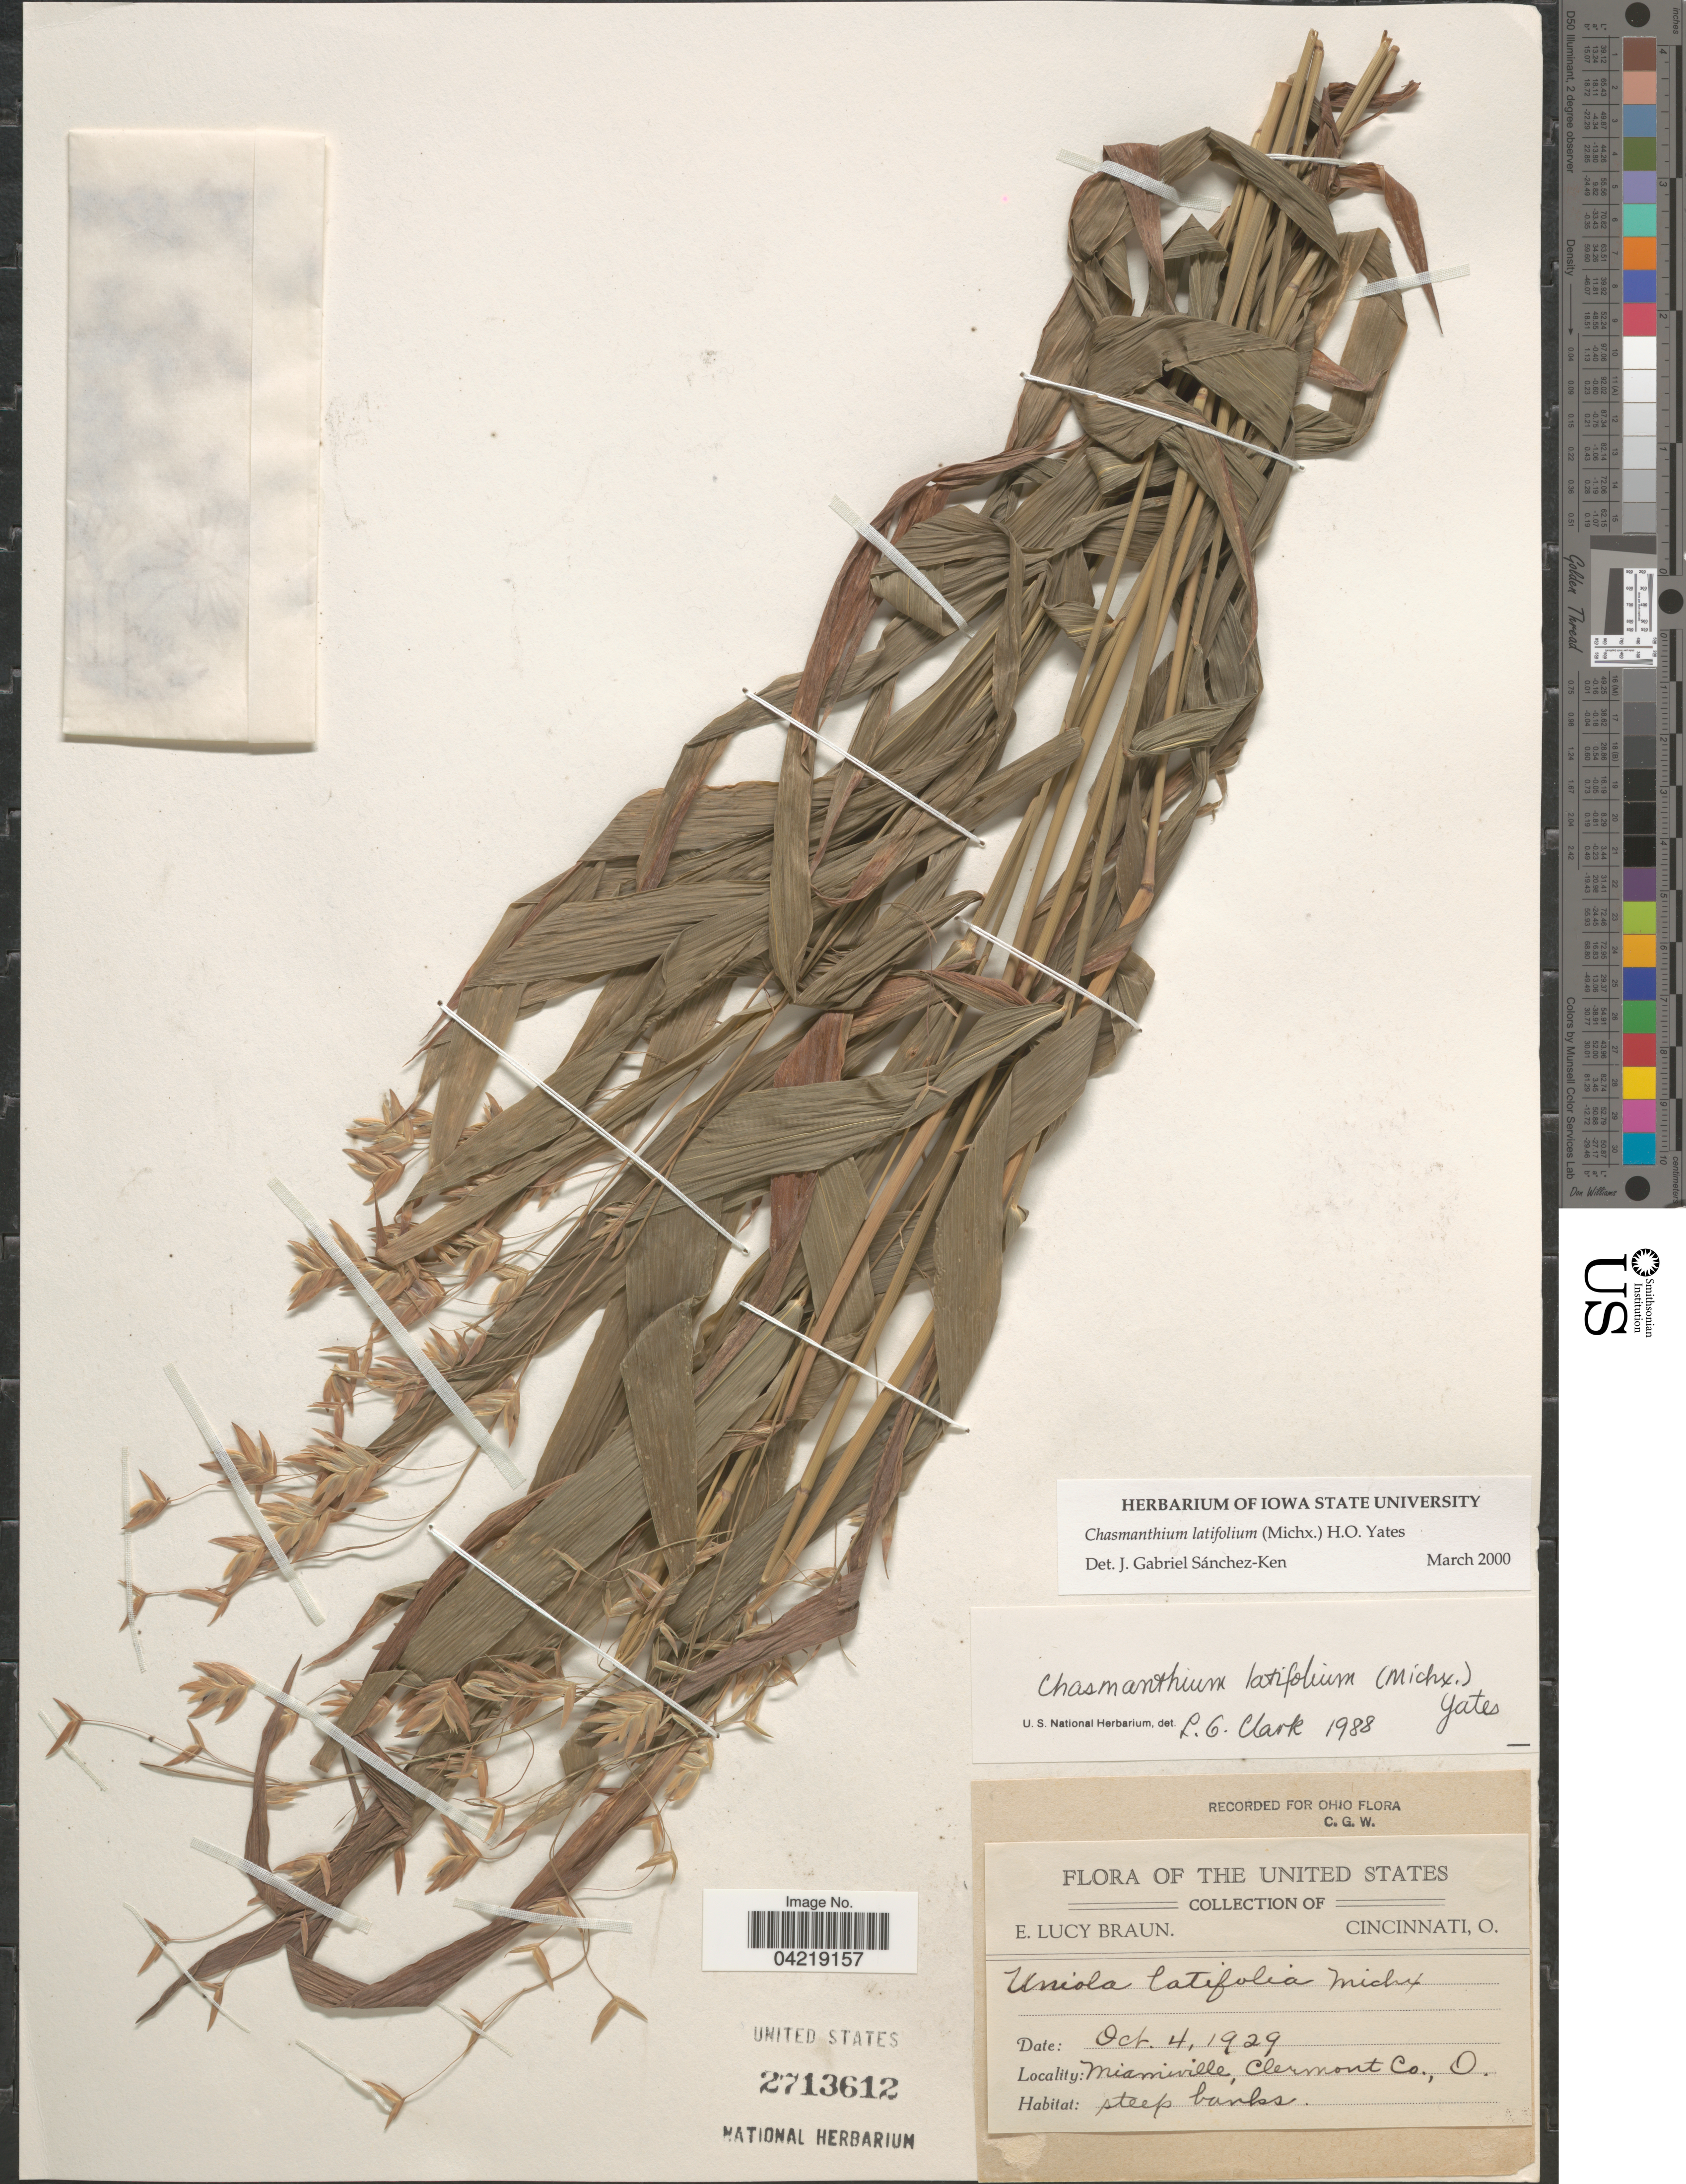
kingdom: Plantae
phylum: Tracheophyta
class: Liliopsida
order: Poales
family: Poaceae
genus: Chasmanthium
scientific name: Chasmanthium latifolium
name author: (Michx.) H.O. Yates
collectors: E. L. Braun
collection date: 1929-10-04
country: United States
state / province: Ohio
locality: Miamiville, Clermont Co.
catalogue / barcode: US 2713612